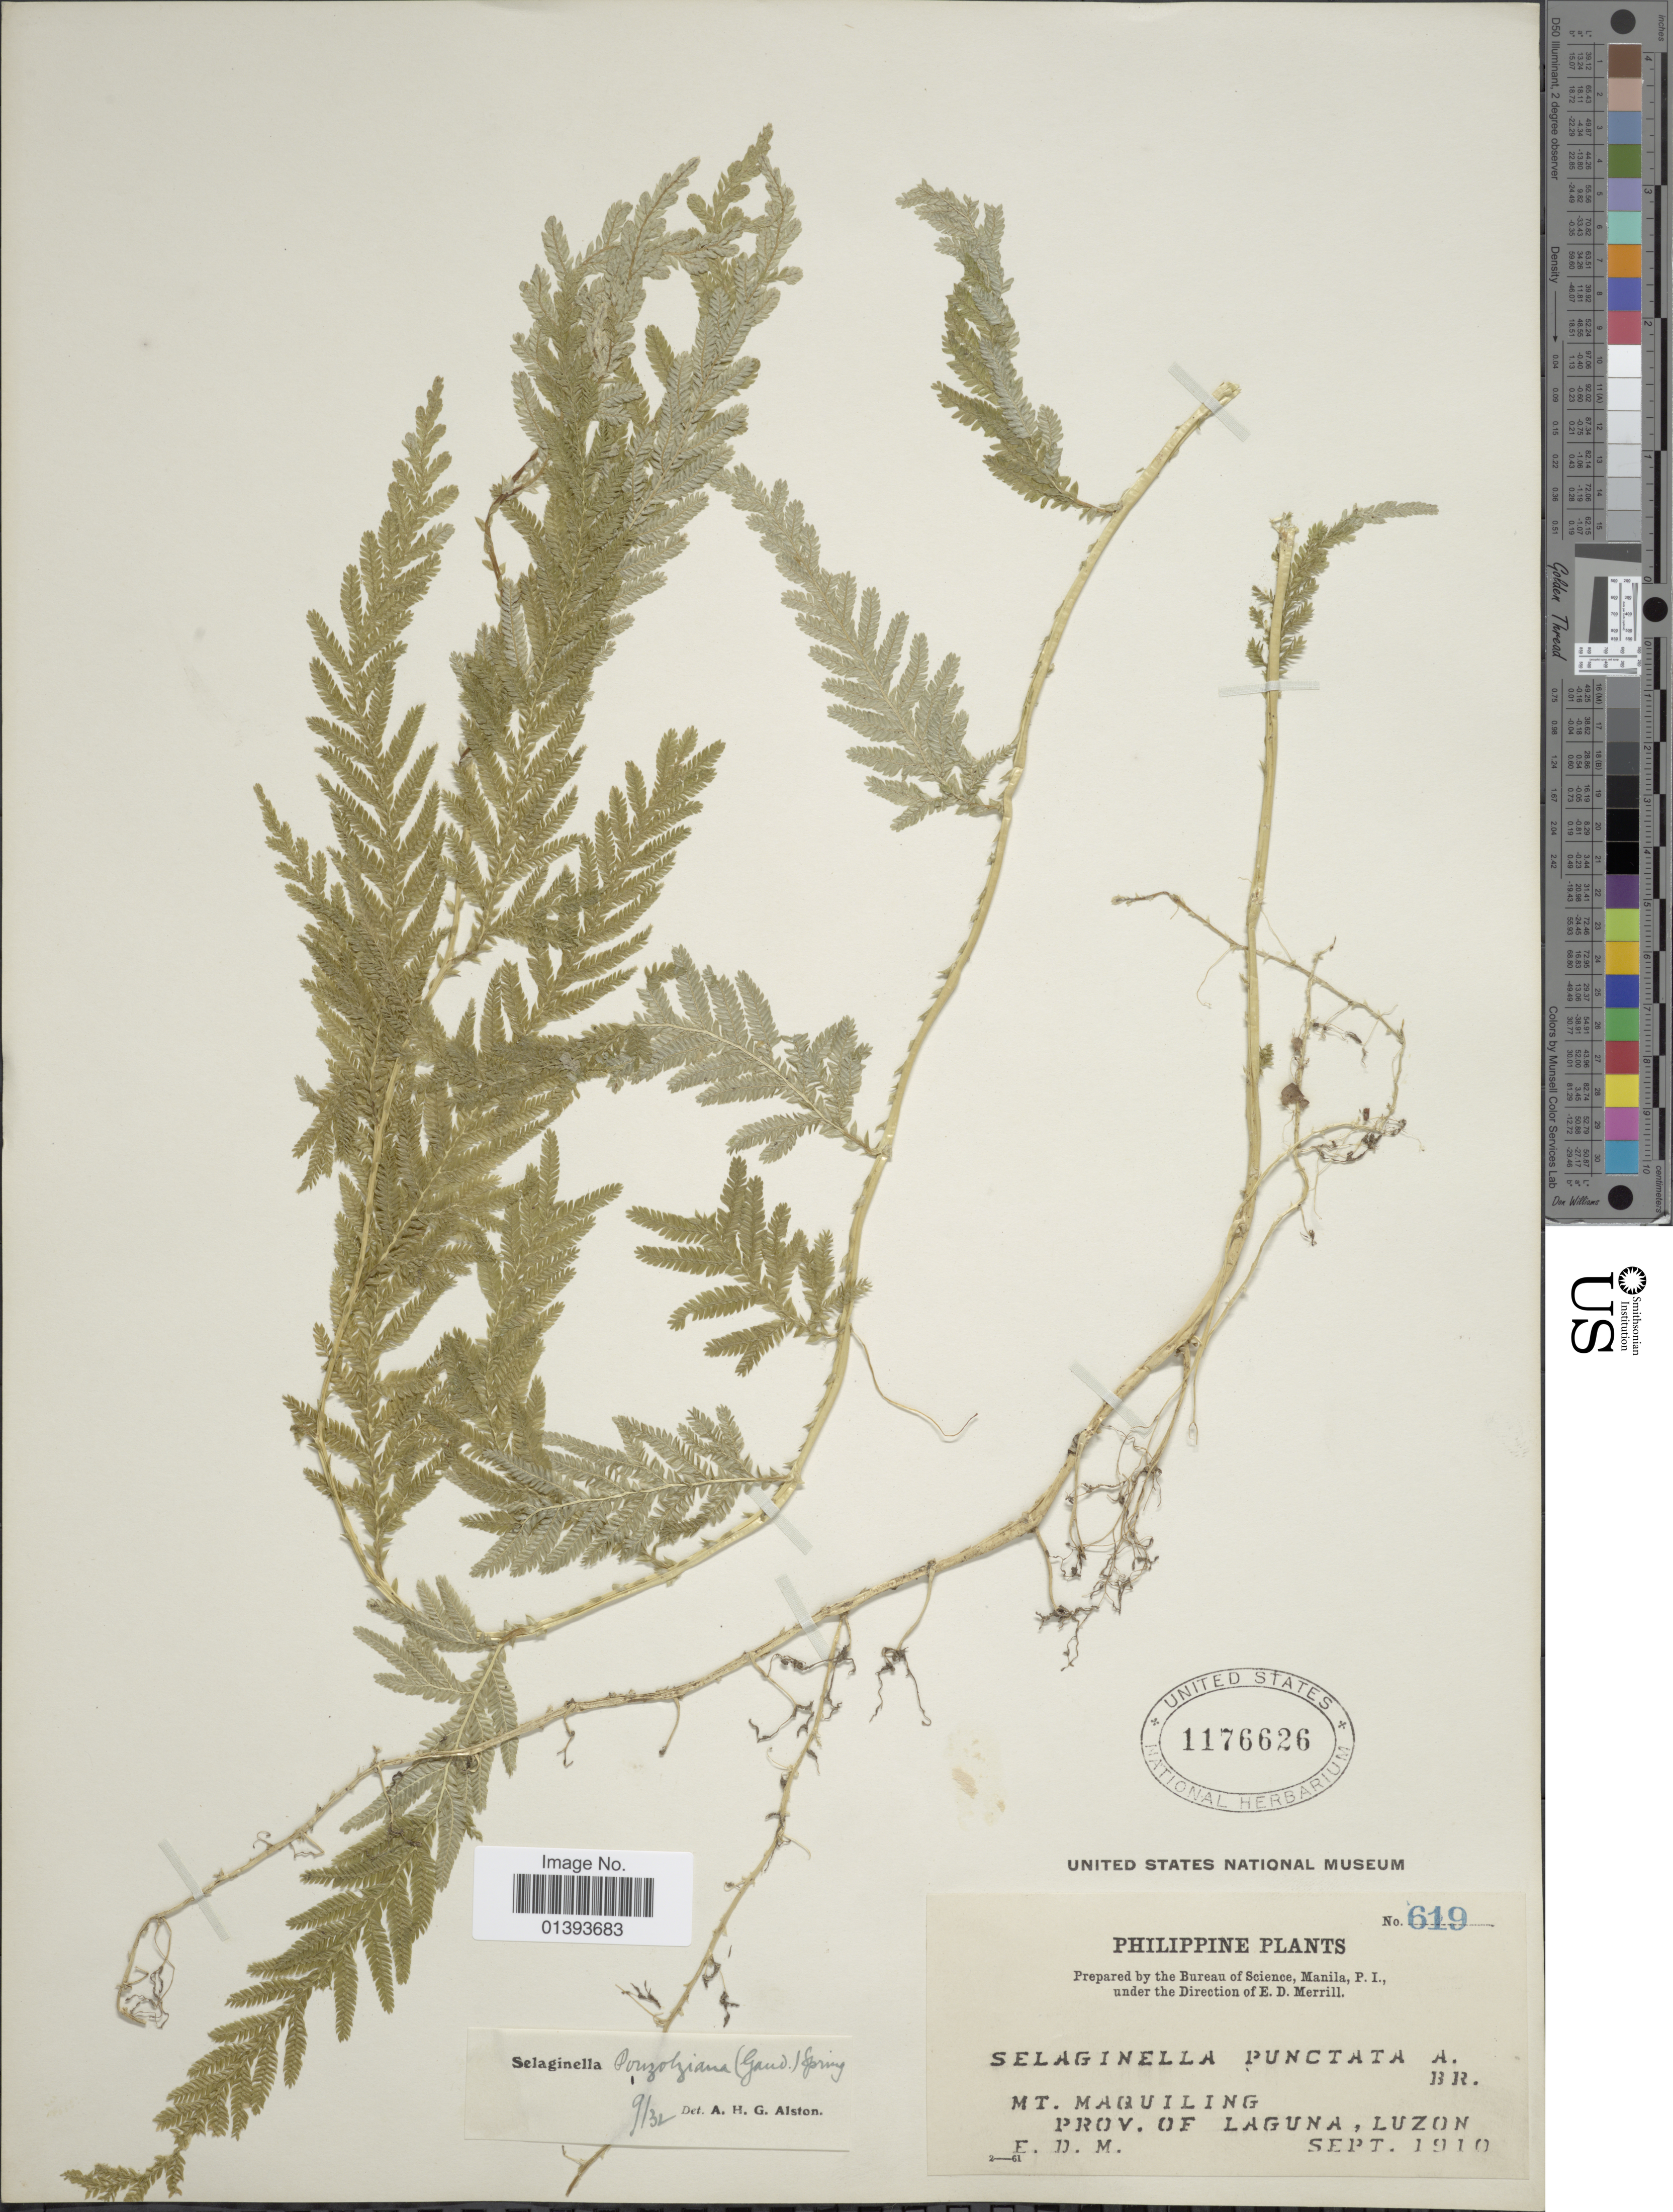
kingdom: Plantae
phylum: Tracheophyta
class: Lycopodiopsida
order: Selaginellales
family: Selaginellaceae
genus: Selaginella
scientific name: Selaginella delicatula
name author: (Desv.) Alston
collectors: E. D. Merrill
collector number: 619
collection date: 1910-09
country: Philippines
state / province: Central Luzon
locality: Mt. Maquilling, prov. of Laguna, Luzon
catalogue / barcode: US 1176626